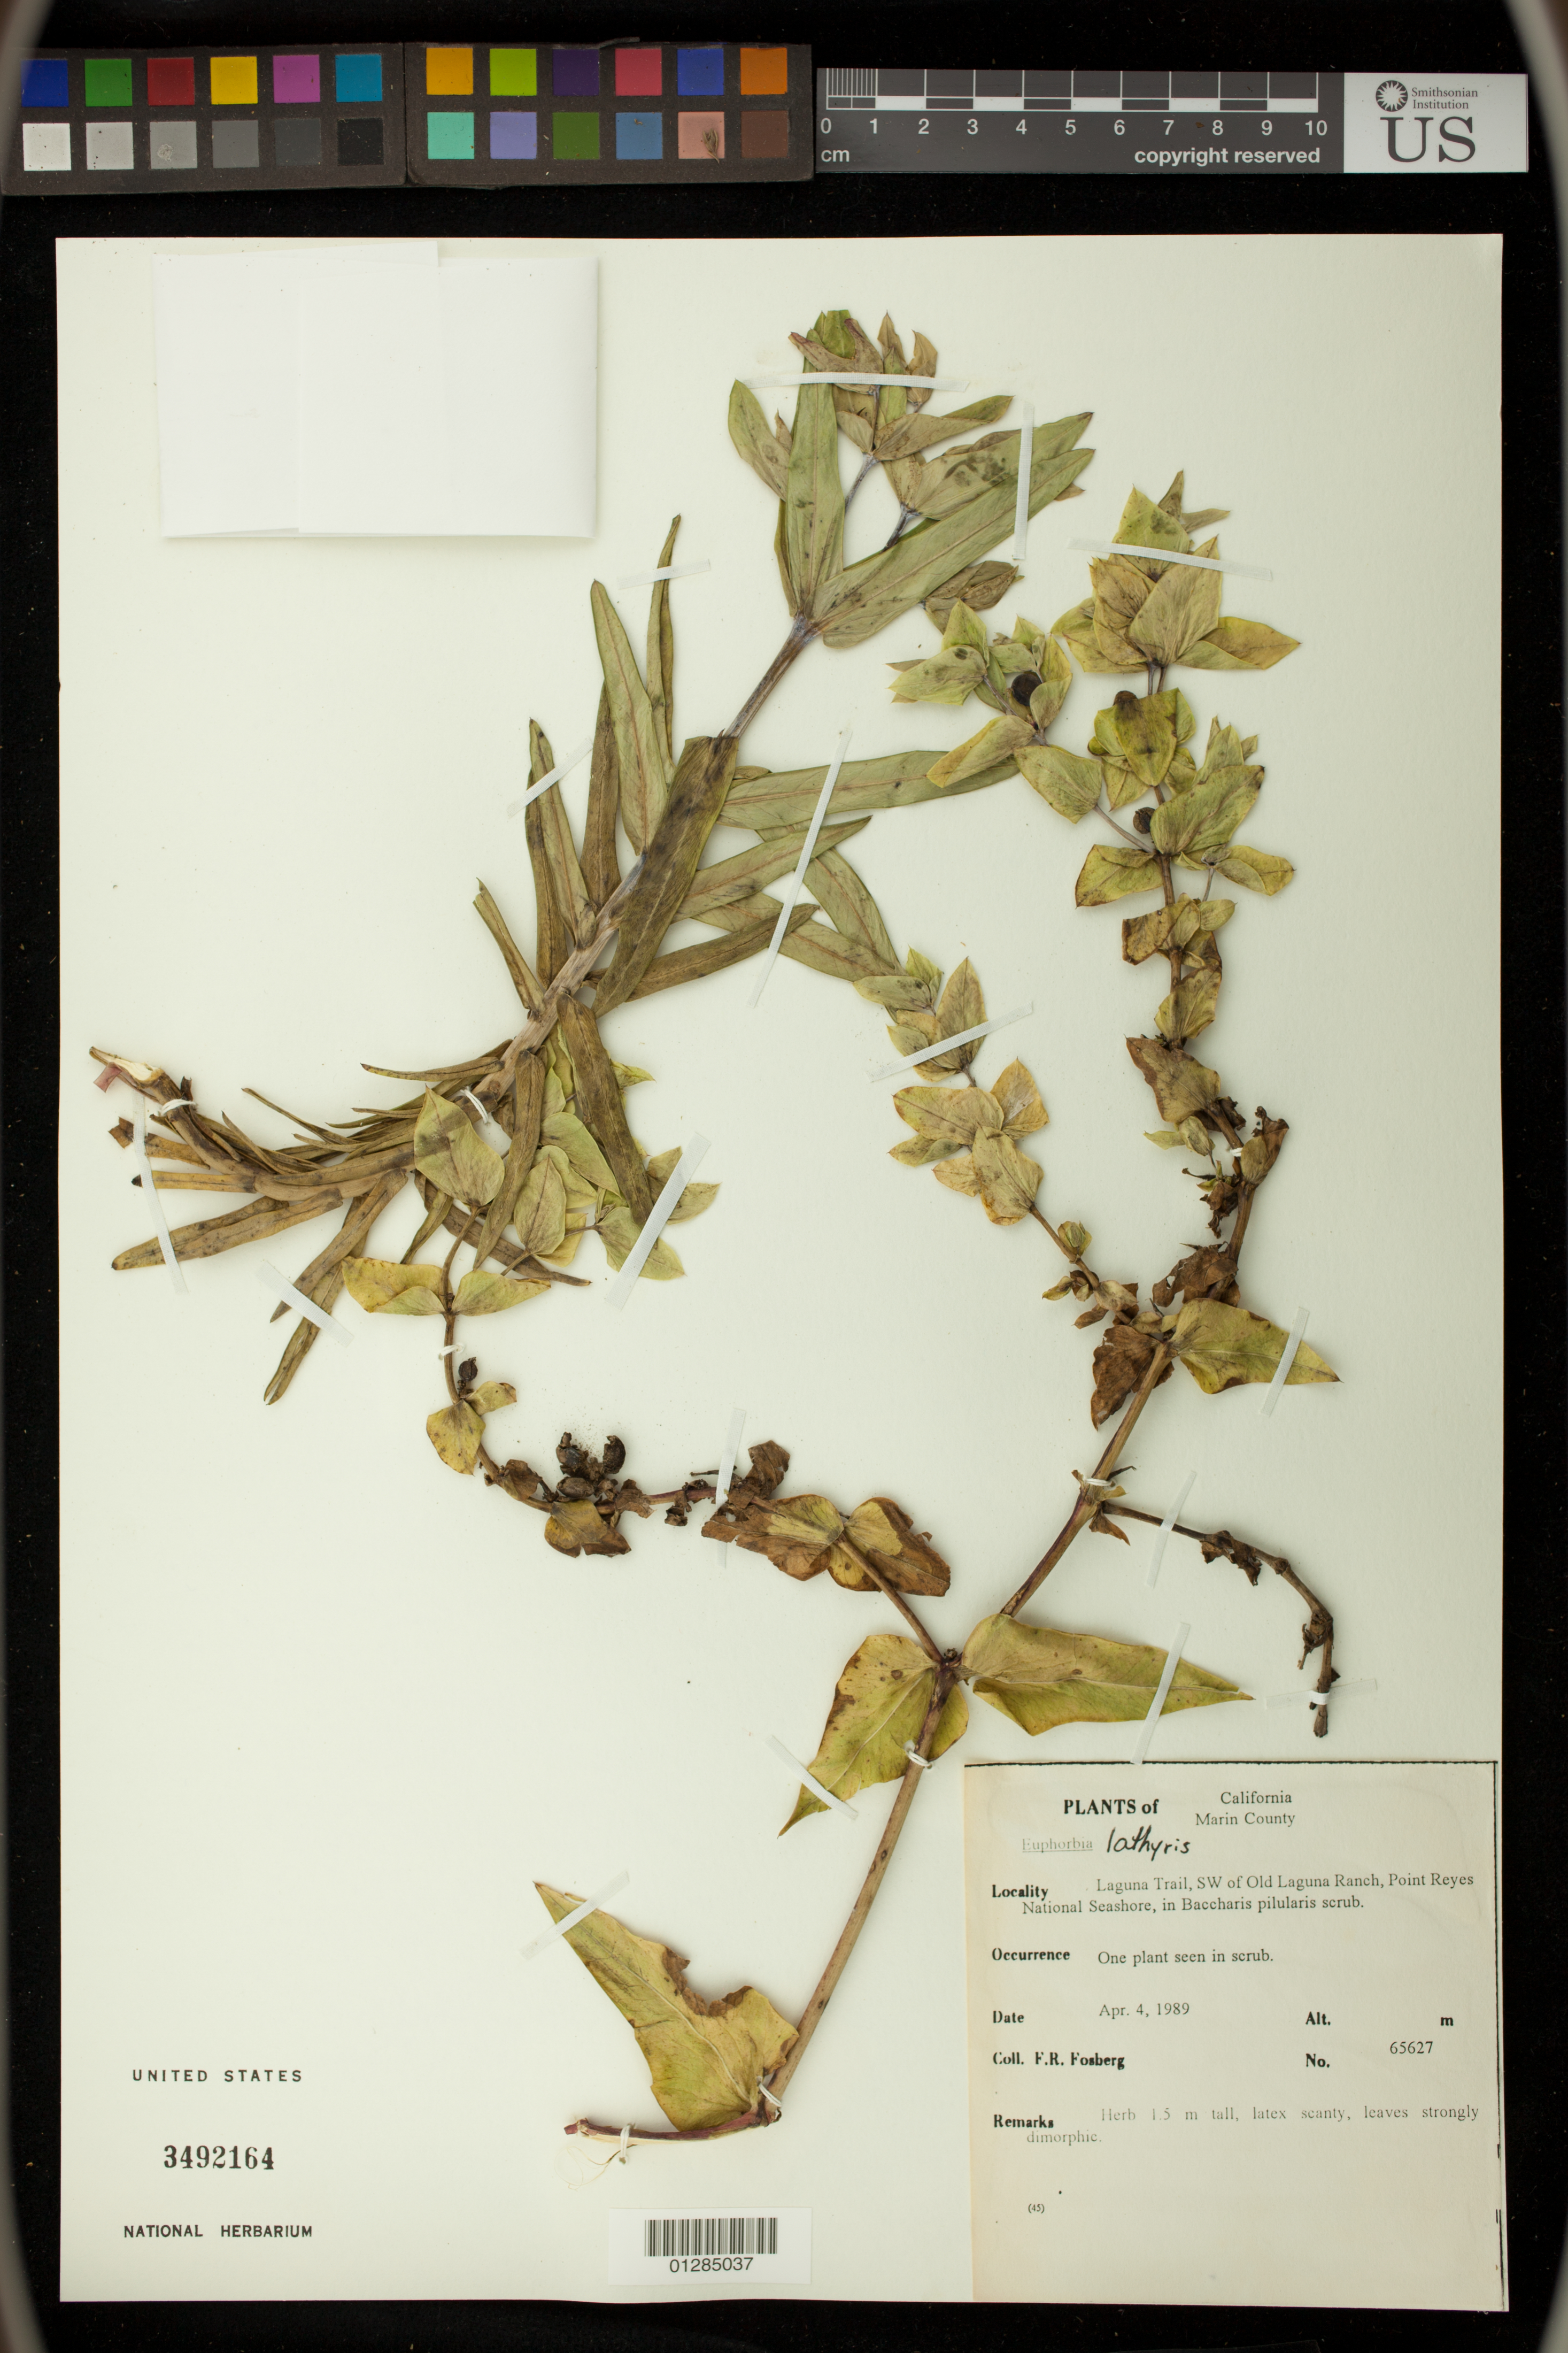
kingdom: Plantae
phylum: Tracheophyta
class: Magnoliopsida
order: Malpighiales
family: Euphorbiaceae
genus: Euphorbia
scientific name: Euphorbia lathyris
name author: L.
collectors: F. R. Fosberg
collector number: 65627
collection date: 1989-04-04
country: United States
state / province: California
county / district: Marin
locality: Laguna Trail, SW of Old Laguna Ranch, Point Reyes National Seashore.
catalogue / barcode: US 3492164